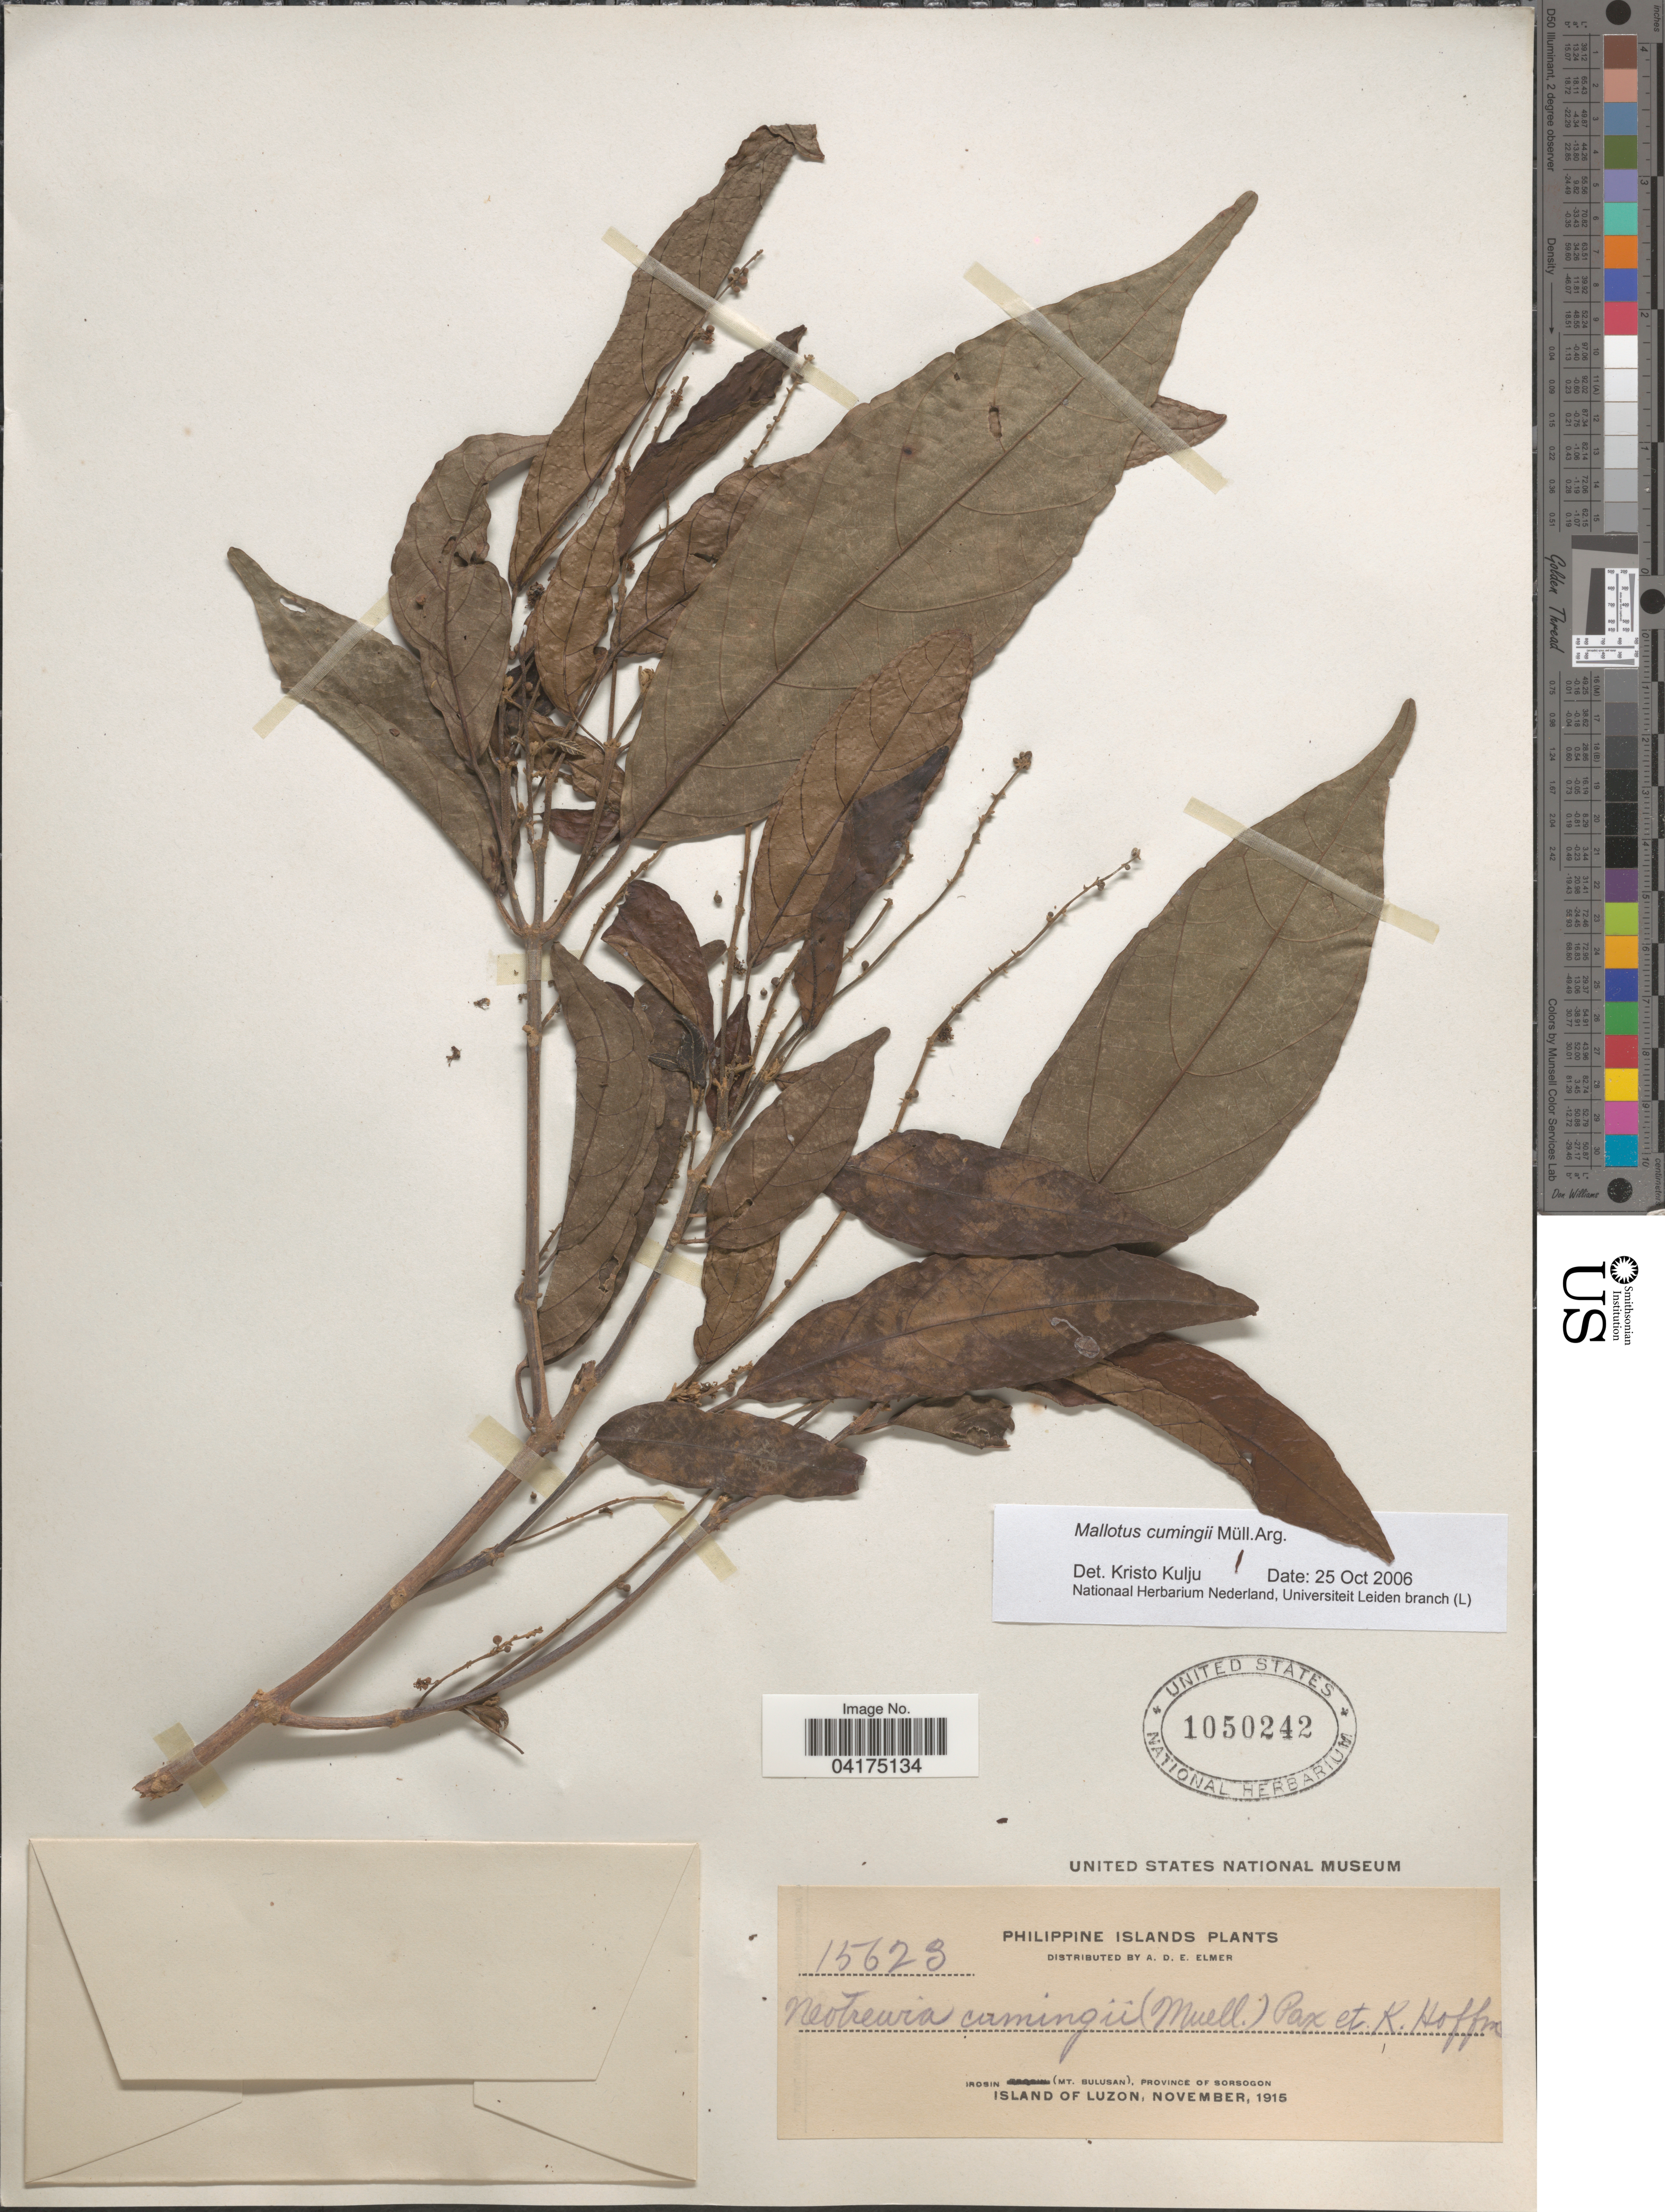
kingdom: Plantae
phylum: Tracheophyta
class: Magnoliopsida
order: Malpighiales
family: Euphorbiaceae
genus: Mallotus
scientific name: Mallotus cumingii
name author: Müll. Arg.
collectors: A. D. E. Elmer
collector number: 15623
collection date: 1915-11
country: Philippines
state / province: Bicol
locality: Philippine Islands. Irosin (Mt. Bulusan), Province of Sorsogon. Island of Luzon.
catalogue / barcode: US 1050242